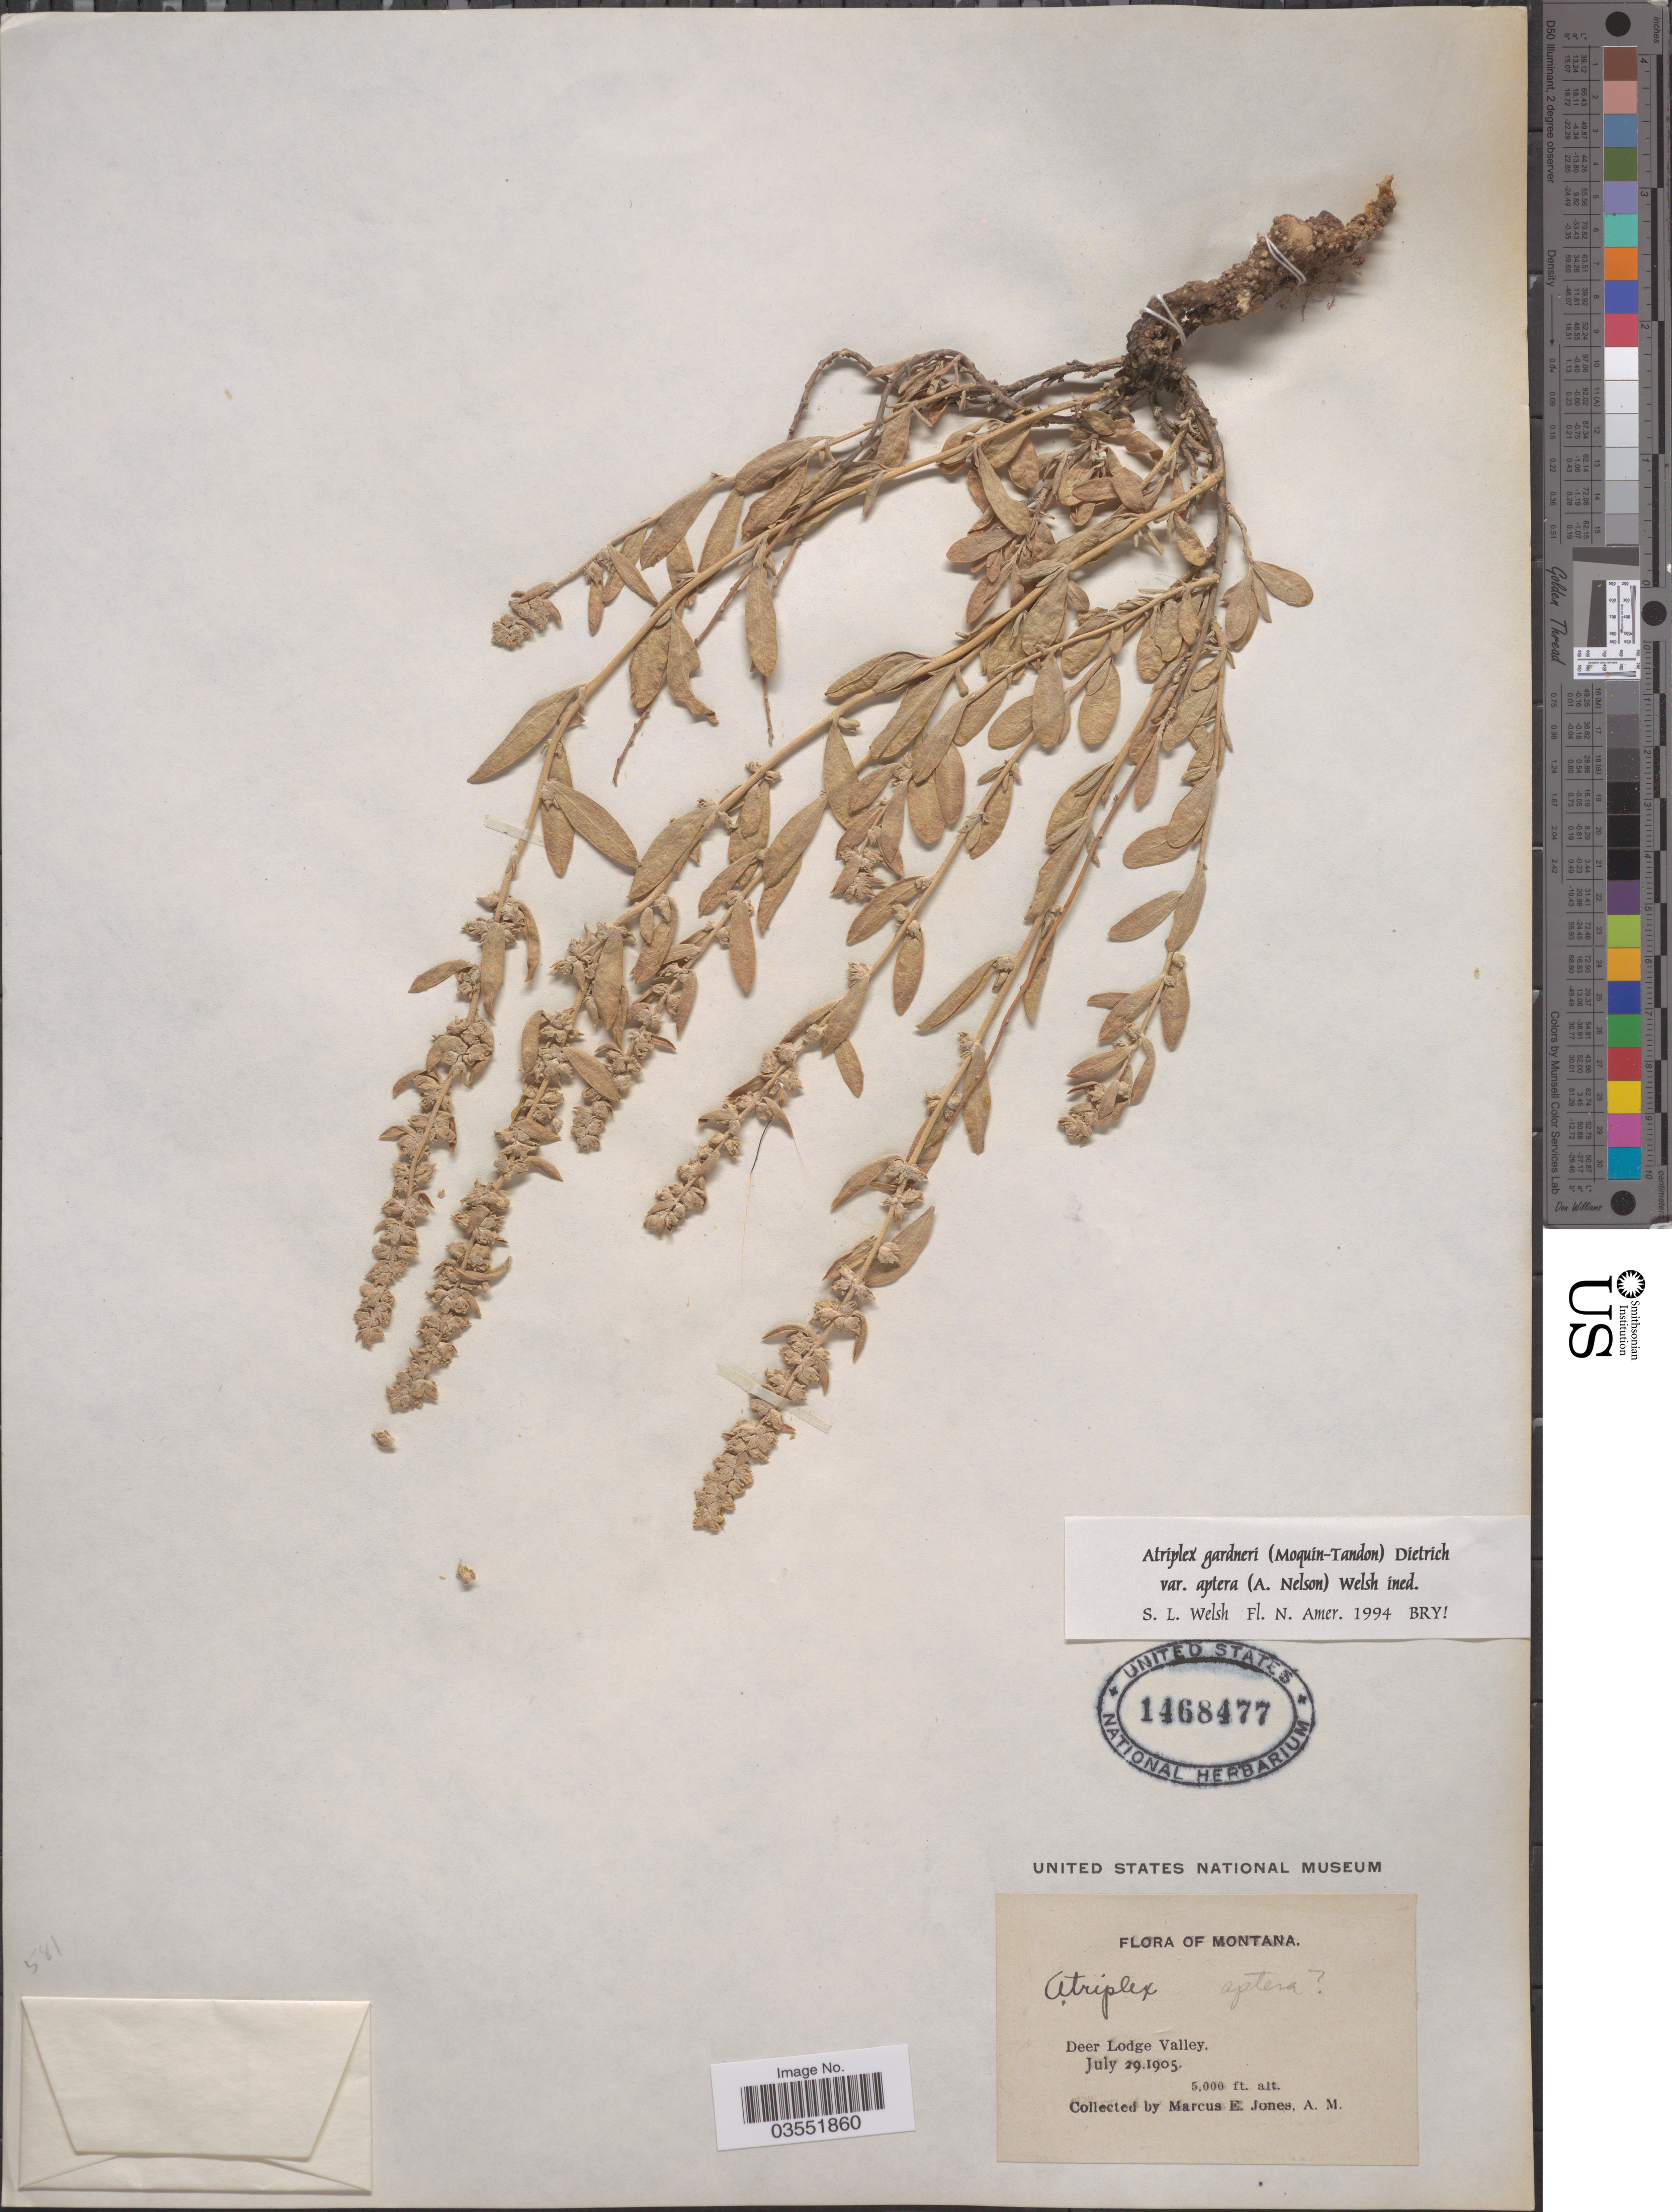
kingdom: Plantae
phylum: Tracheophyta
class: Magnoliopsida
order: Caryophyllales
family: Amaranthaceae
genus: Atriplex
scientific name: Atriplex gardneri var. gardneri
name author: (Moq.) D. Dietr.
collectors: M. E. Jones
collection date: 1905-07-29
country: United States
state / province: Montana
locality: Deer Lodge Valley.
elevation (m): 1524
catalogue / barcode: US 1468477